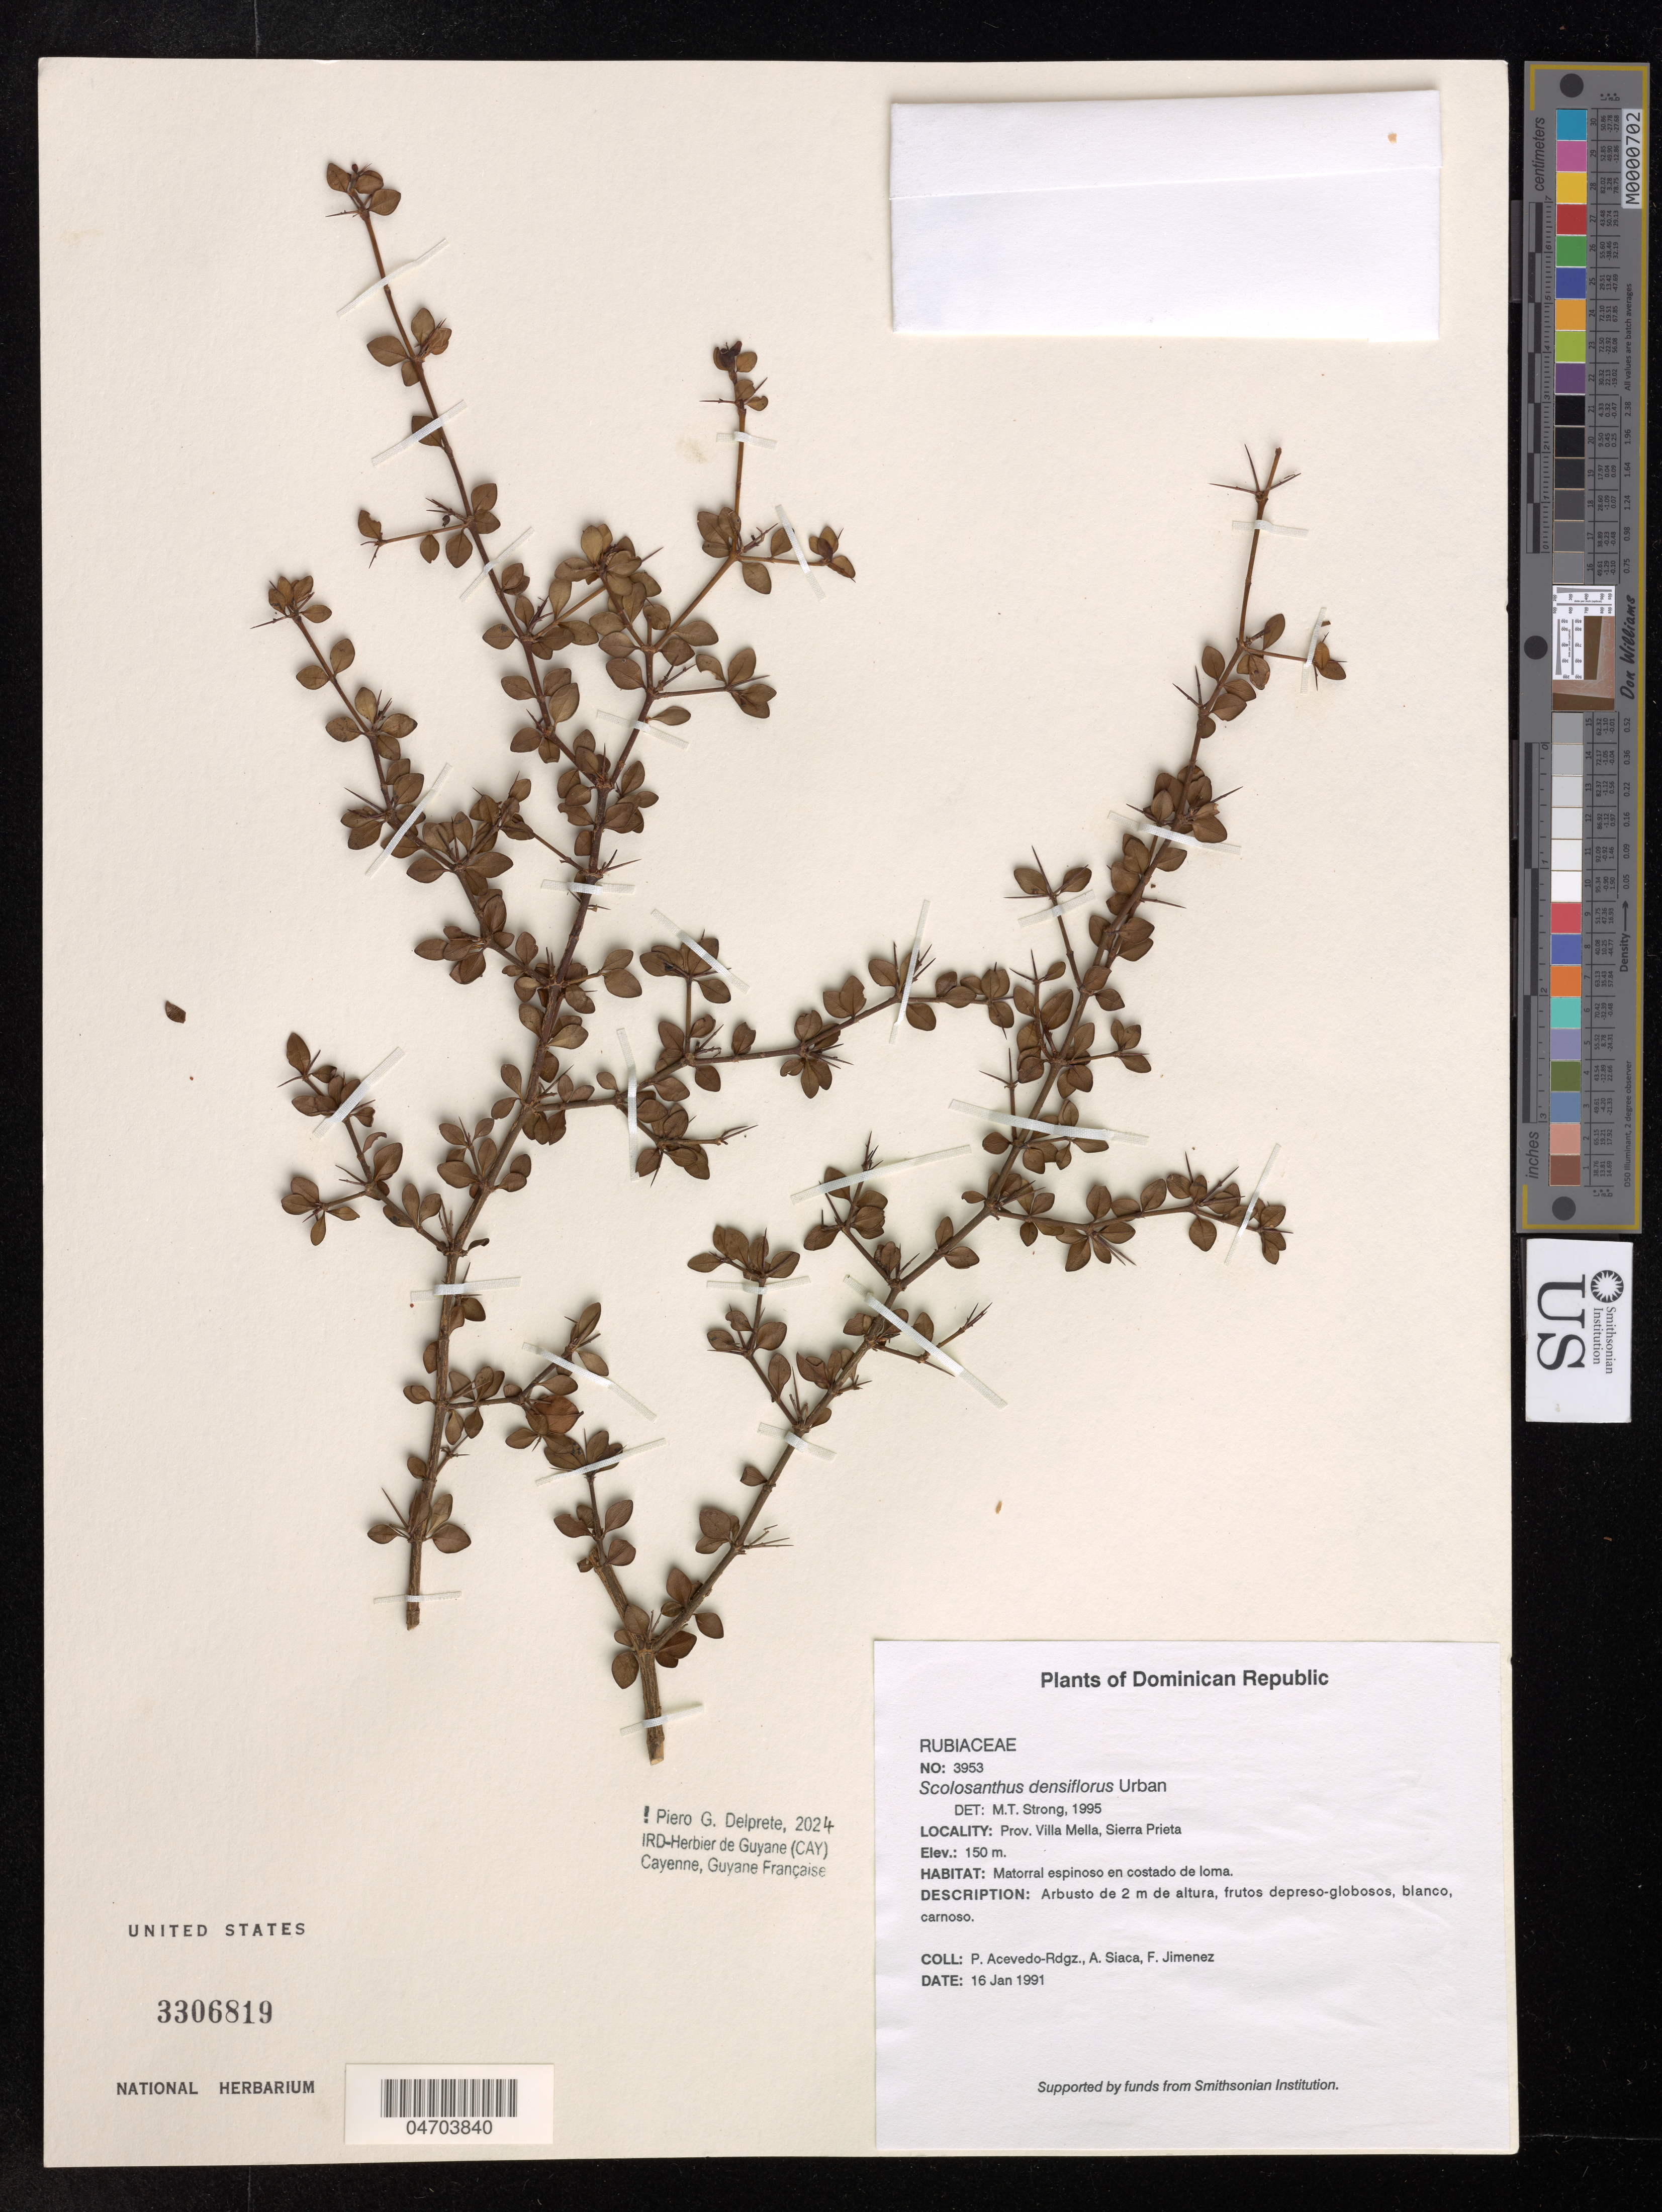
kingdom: Plantae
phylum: Tracheophyta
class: Magnoliopsida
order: Gentianales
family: Rubiaceae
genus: Scolosanthus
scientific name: Scolosanthus densiflorus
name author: Urb.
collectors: P. Acevedo-Rodr., A. Siaca & F. Jiménez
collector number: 3953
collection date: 1991-01-16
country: Dominican Republic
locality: Prov. Villa Mella, Siera Prieta.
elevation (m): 150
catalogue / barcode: US 3306819